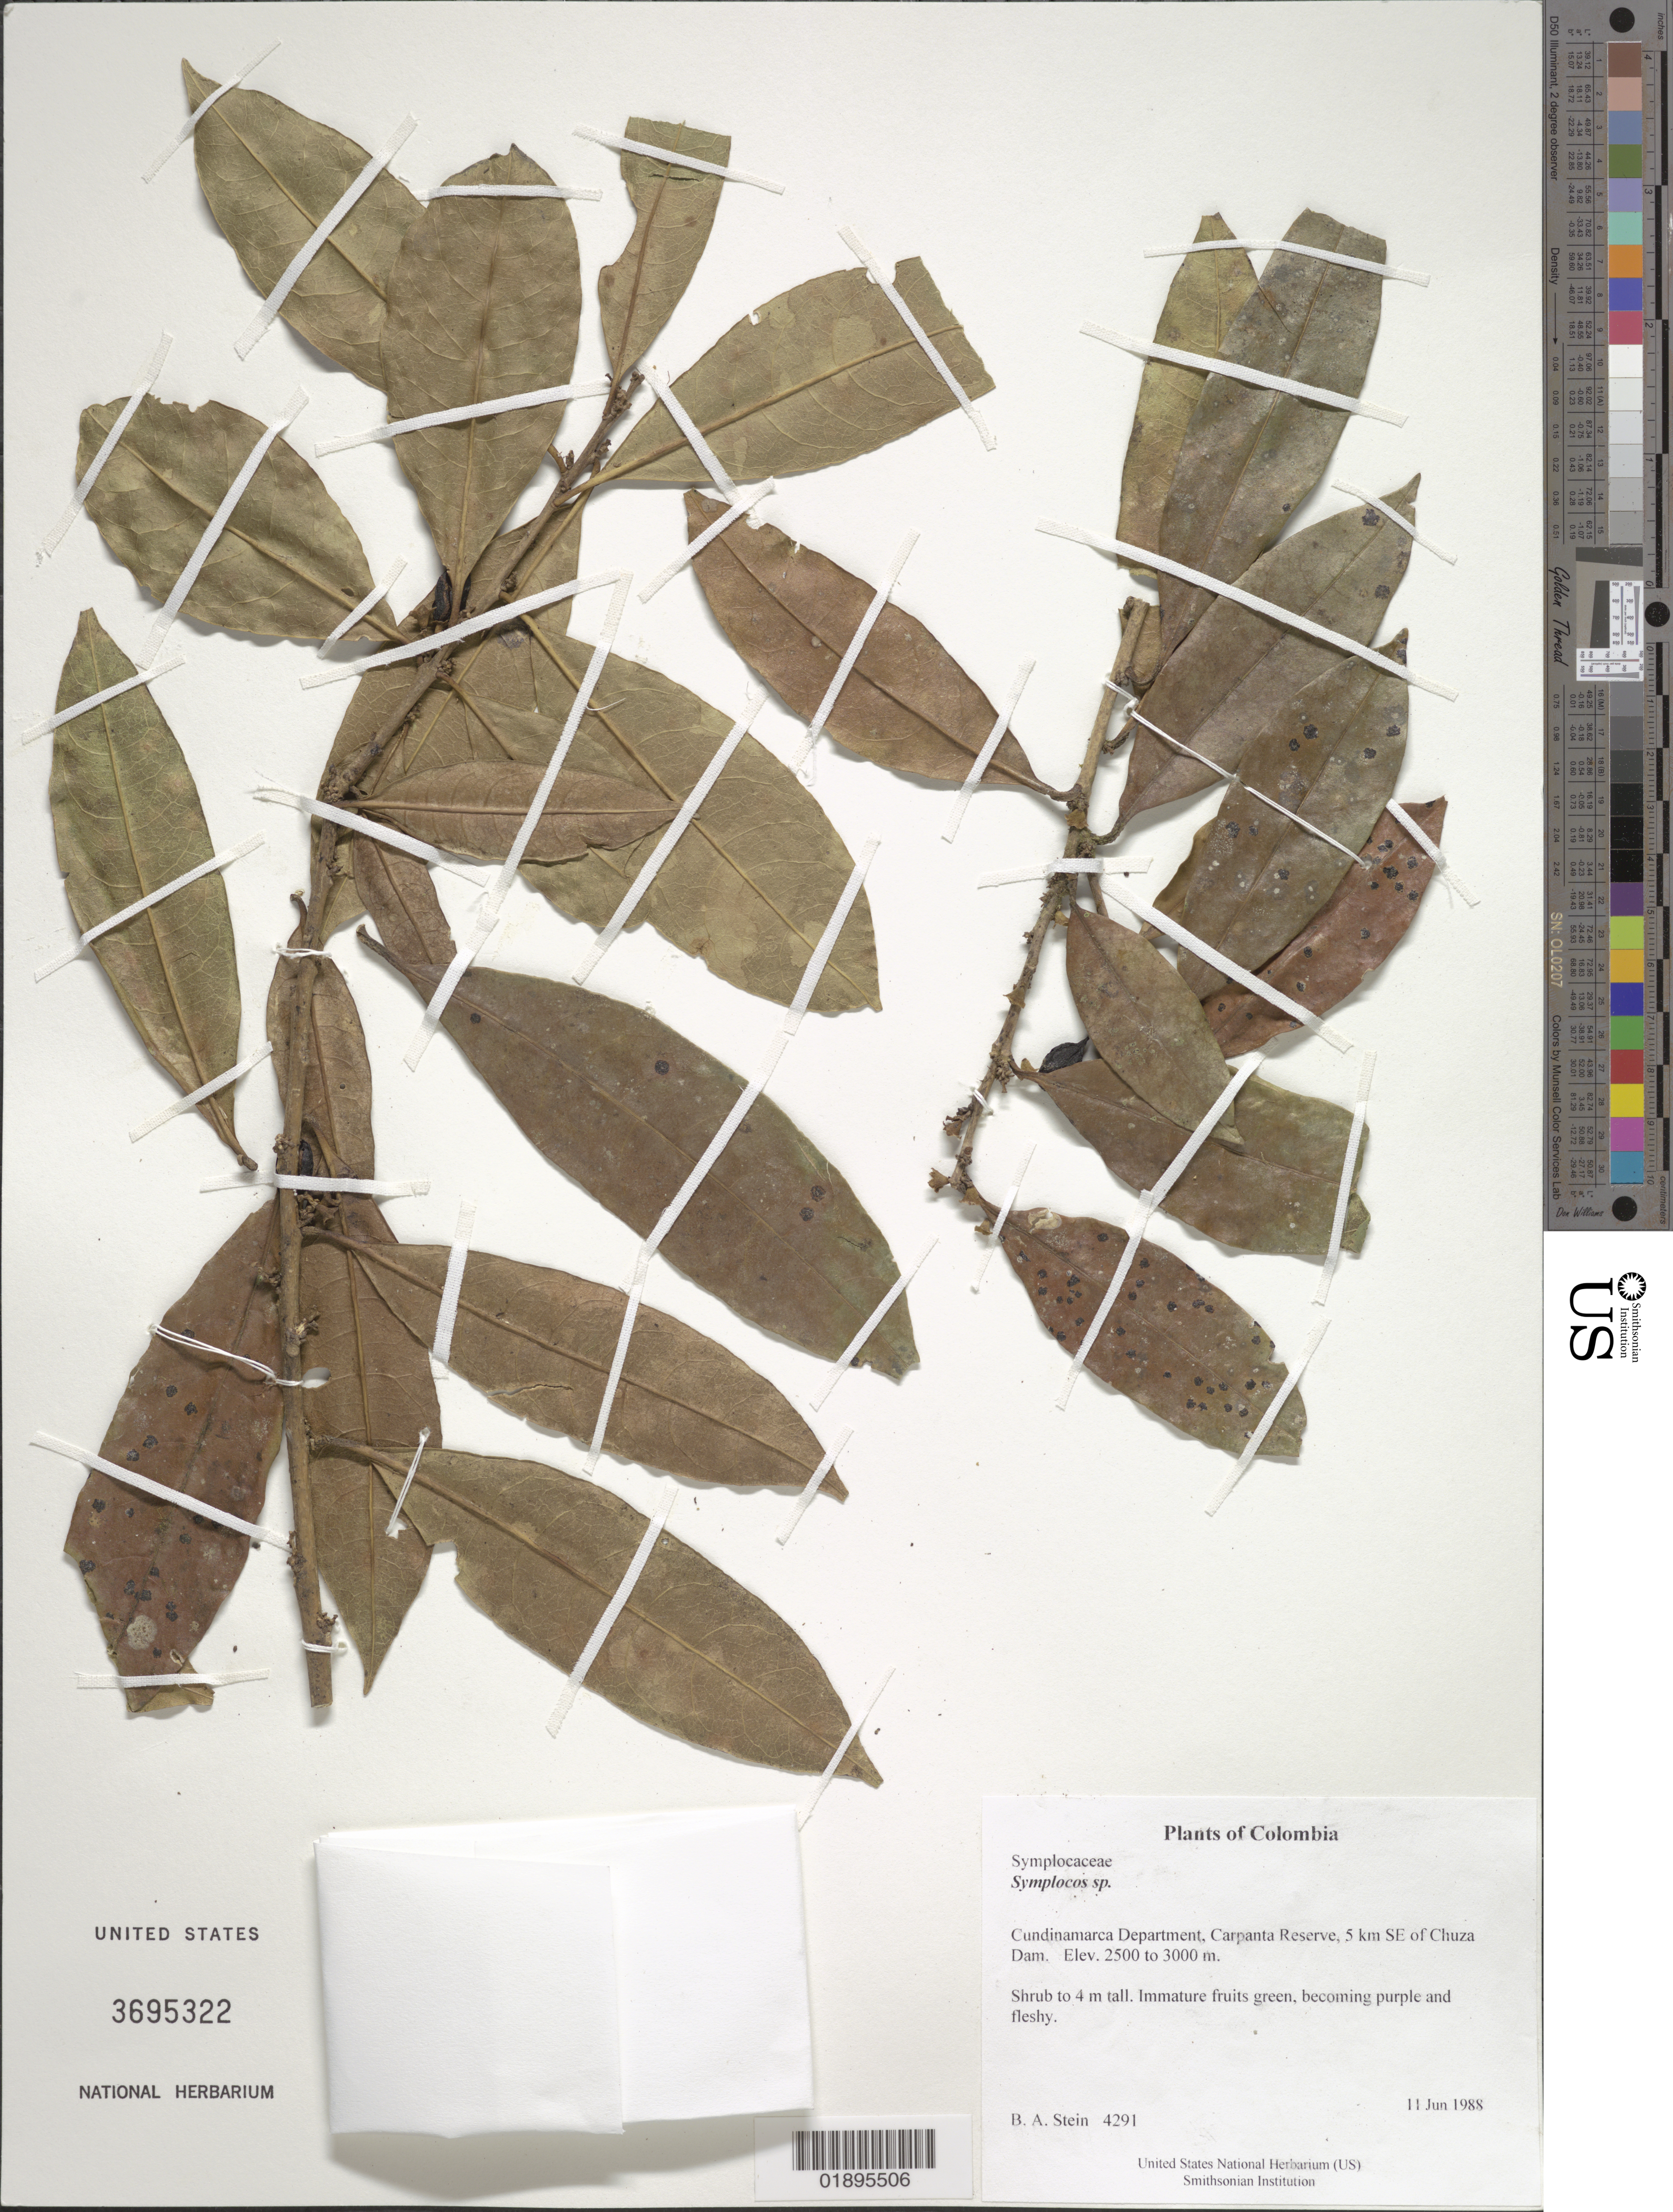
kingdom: Plantae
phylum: Tracheophyta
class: Magnoliopsida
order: Ericales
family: Symplocaceae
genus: Symplocos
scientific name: Symplocos sp.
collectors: B. A. Stein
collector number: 4291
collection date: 1988-06-11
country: Colombia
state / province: Cundinamarca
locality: Carpanta Reserve, 5 km SE of Chuza Dam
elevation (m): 2500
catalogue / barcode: US 3695322